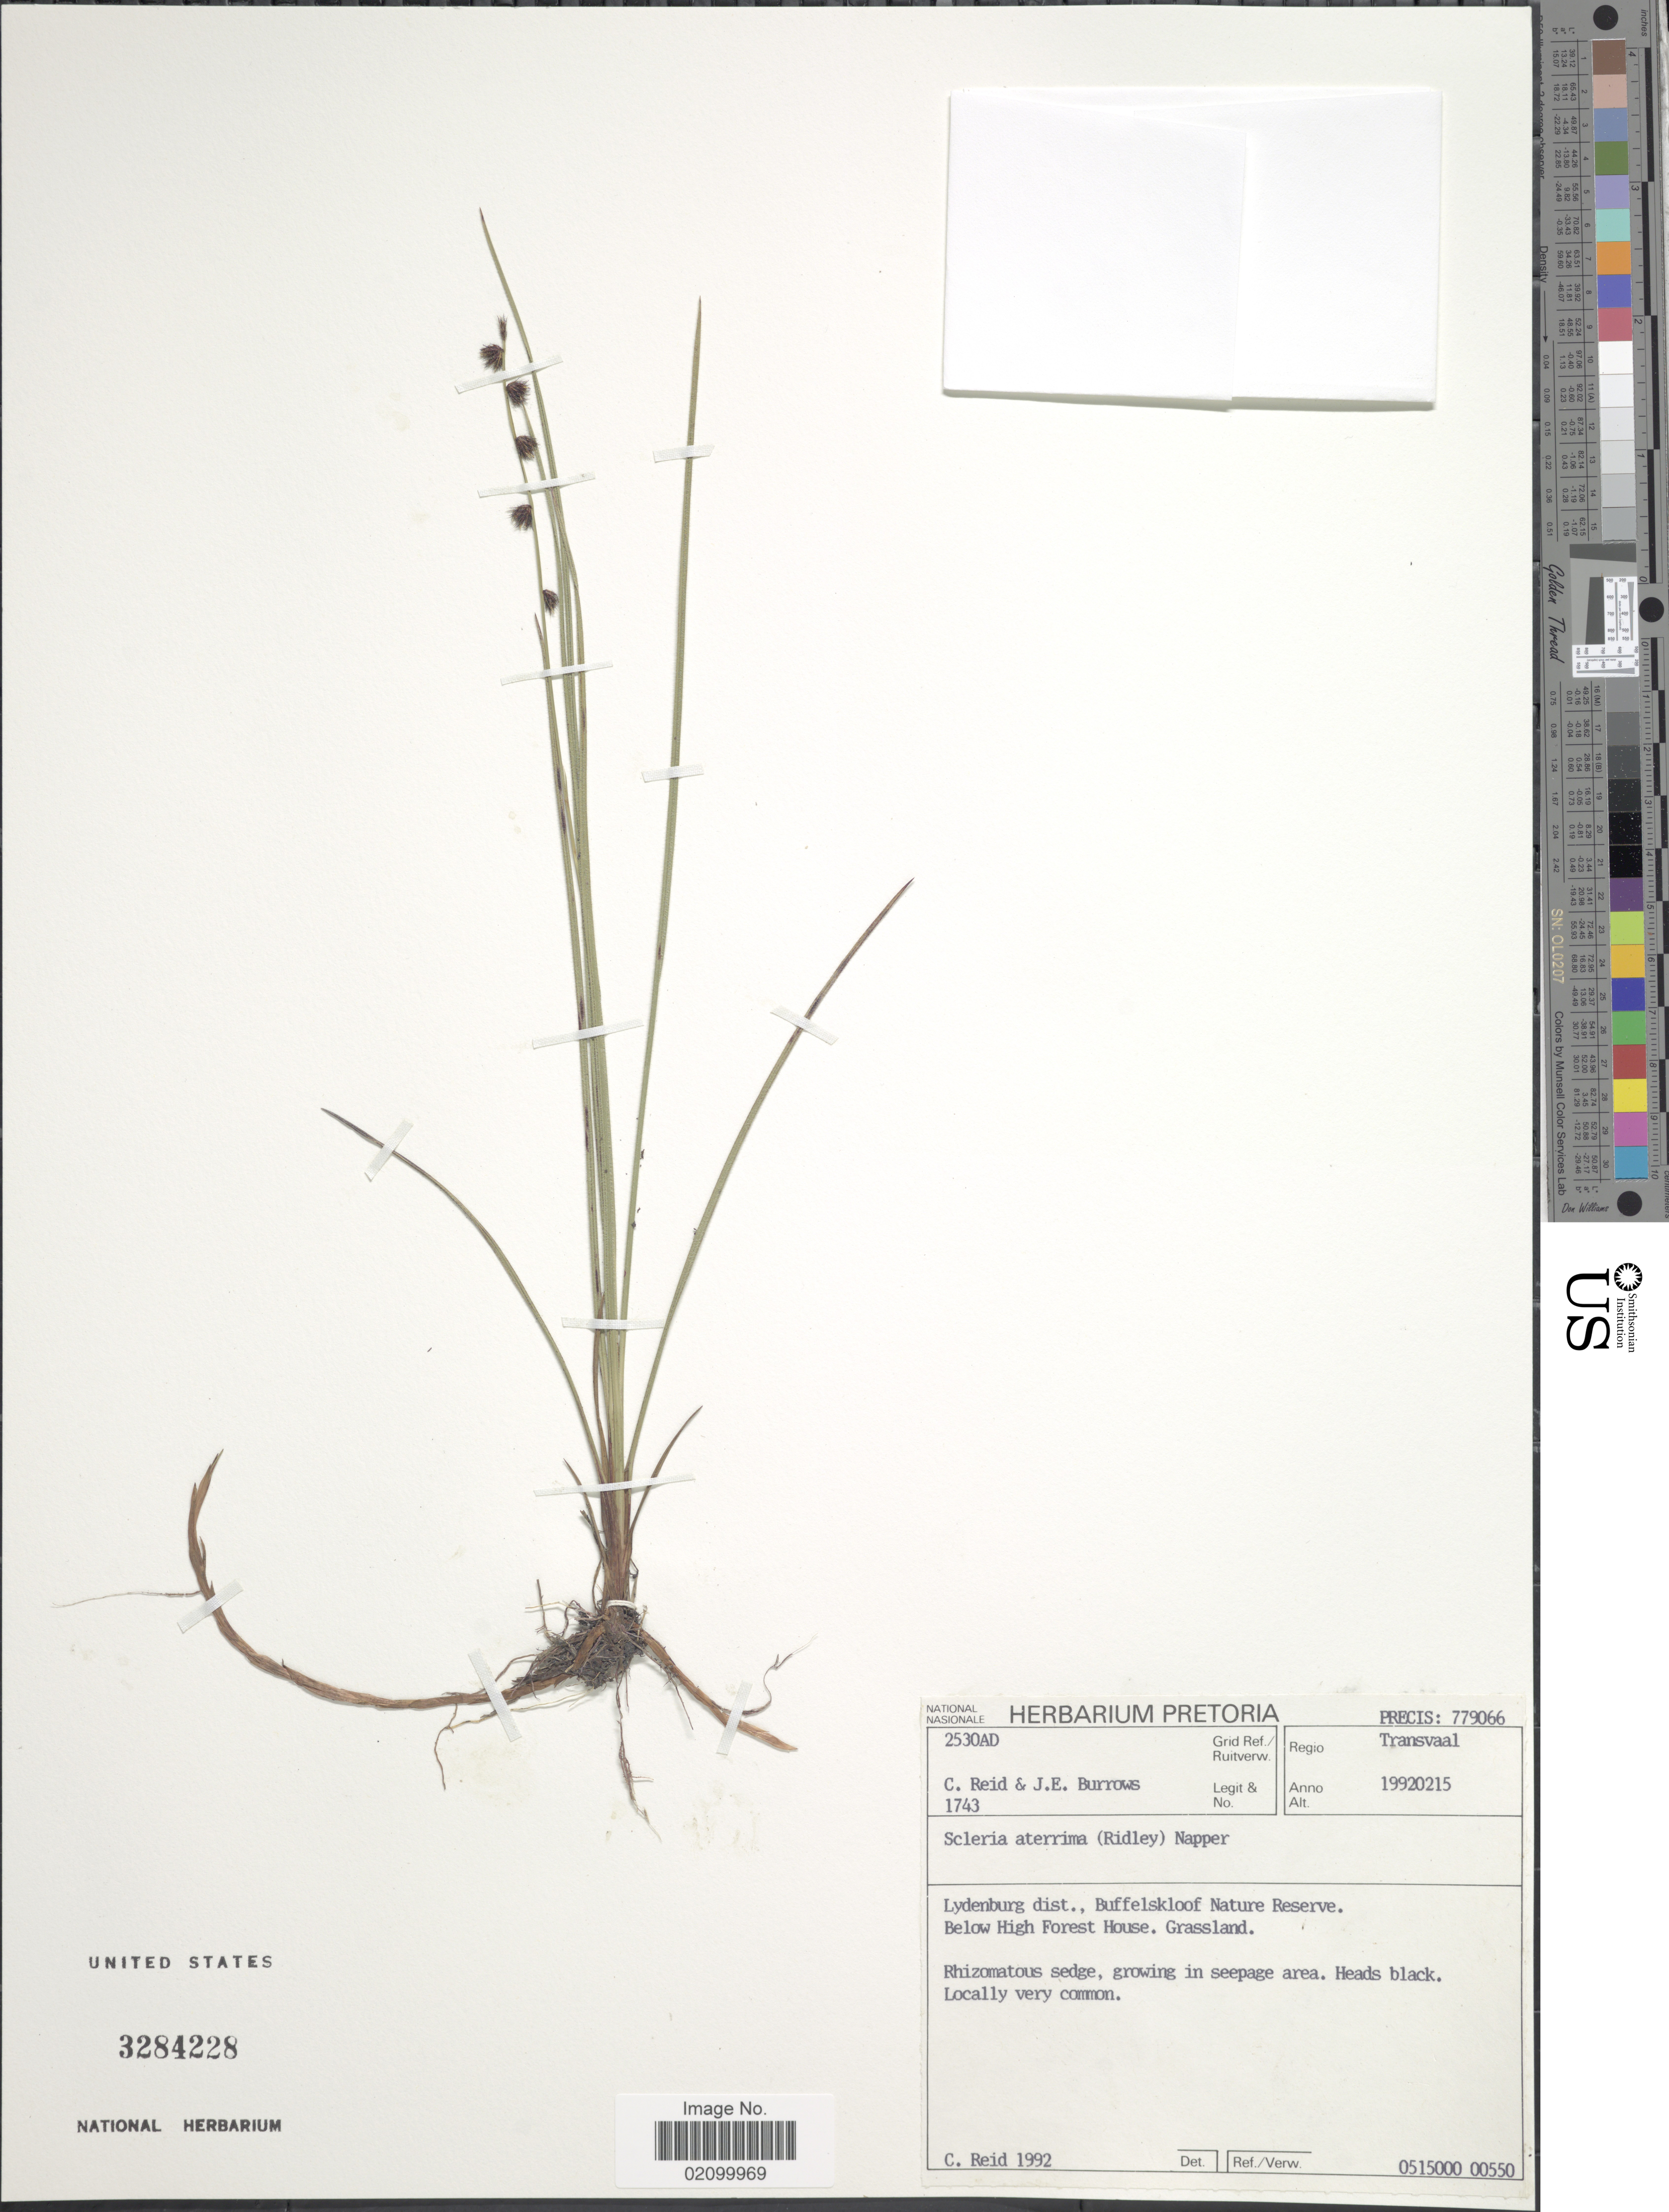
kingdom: Plantae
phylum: Tracheophyta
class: Liliopsida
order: Poales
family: Cyperaceae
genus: Scleria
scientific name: Scleria catophylla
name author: C.B. Clarke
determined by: Strong, Mark T., (BOT), Smithsonian Institution - National Museum of Natural History (UNITED STATES)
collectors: C. Reid & J. Burrows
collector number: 1743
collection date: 1992-02-15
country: South Africa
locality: Transvaal. Lydenburg dist., Buffelskloof Nature Reserve. Below High Forest House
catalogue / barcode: US 3284228